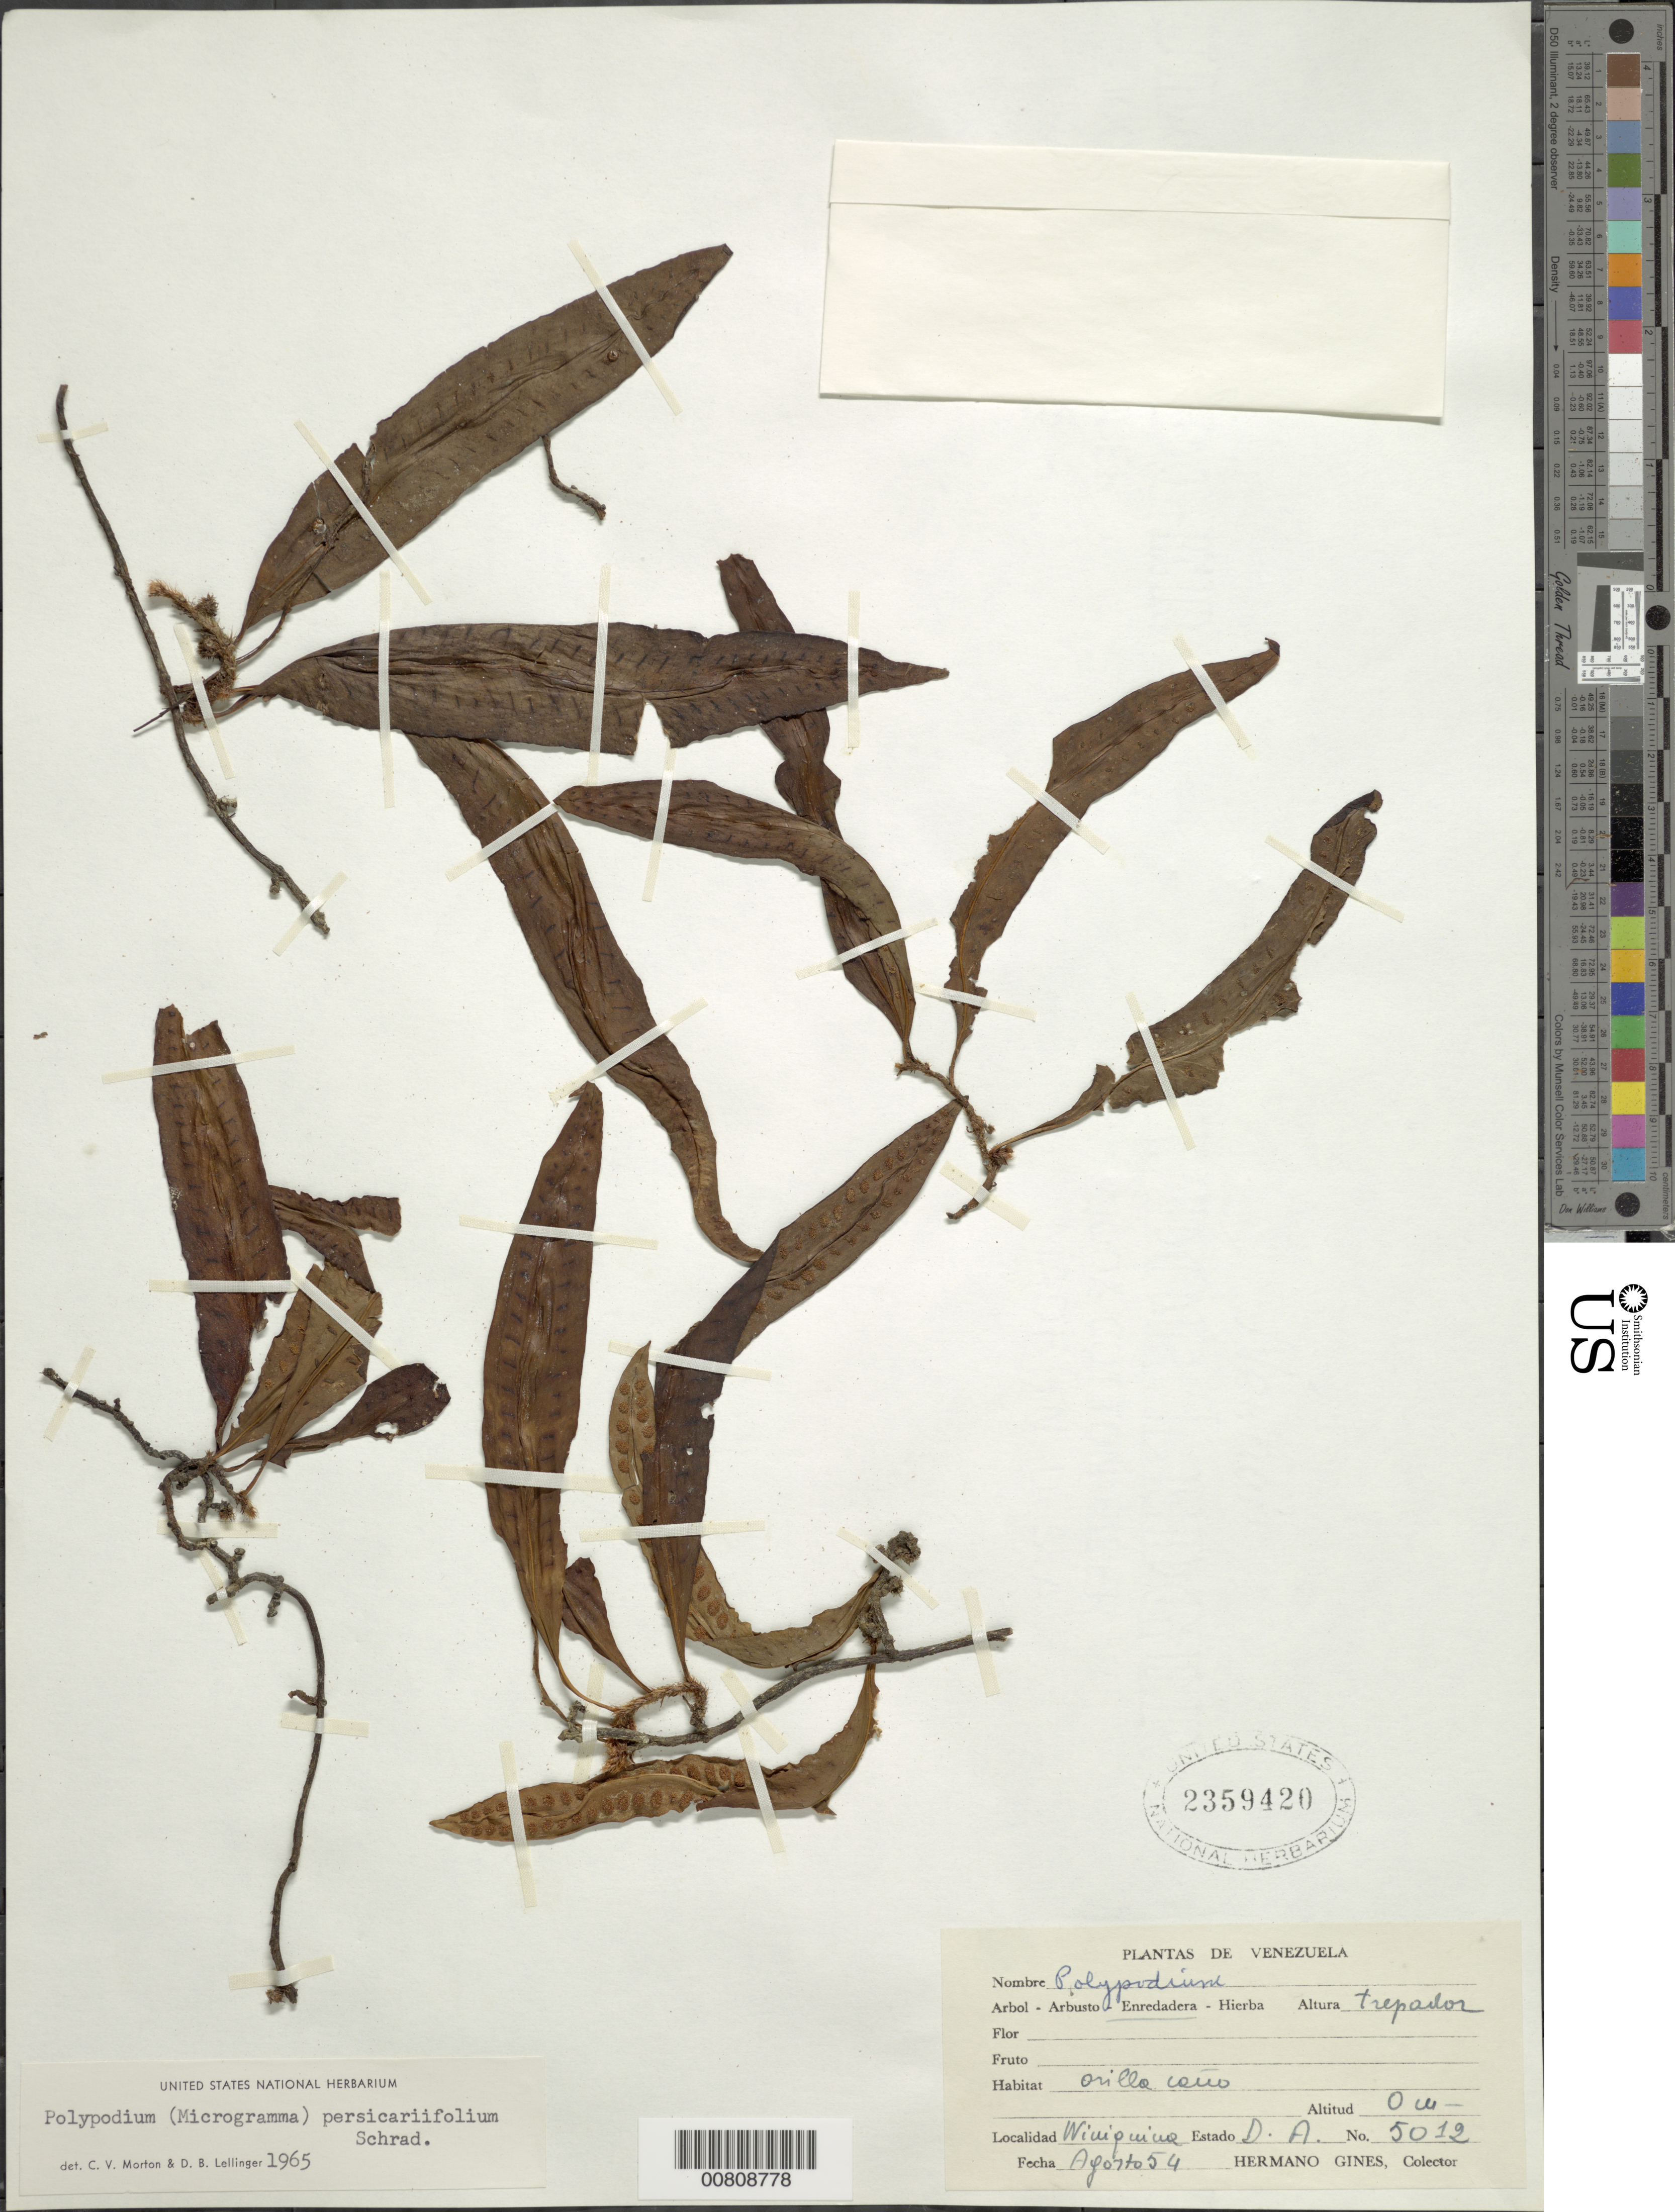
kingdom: Plantae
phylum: Tracheophyta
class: Polypodiopsida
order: Polypodiales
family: Polypodiaceae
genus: Microgramma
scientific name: Microgramma persicariifolia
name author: (Schrad.) C. Presl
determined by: Morton, C. V.; Lellinger, D. B.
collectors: H. Gines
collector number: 5012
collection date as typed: Aug-54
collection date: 1954-08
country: Venezuela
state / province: Delta Amacuro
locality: C. Wiuiquina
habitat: Orilla caño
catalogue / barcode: US 2359420